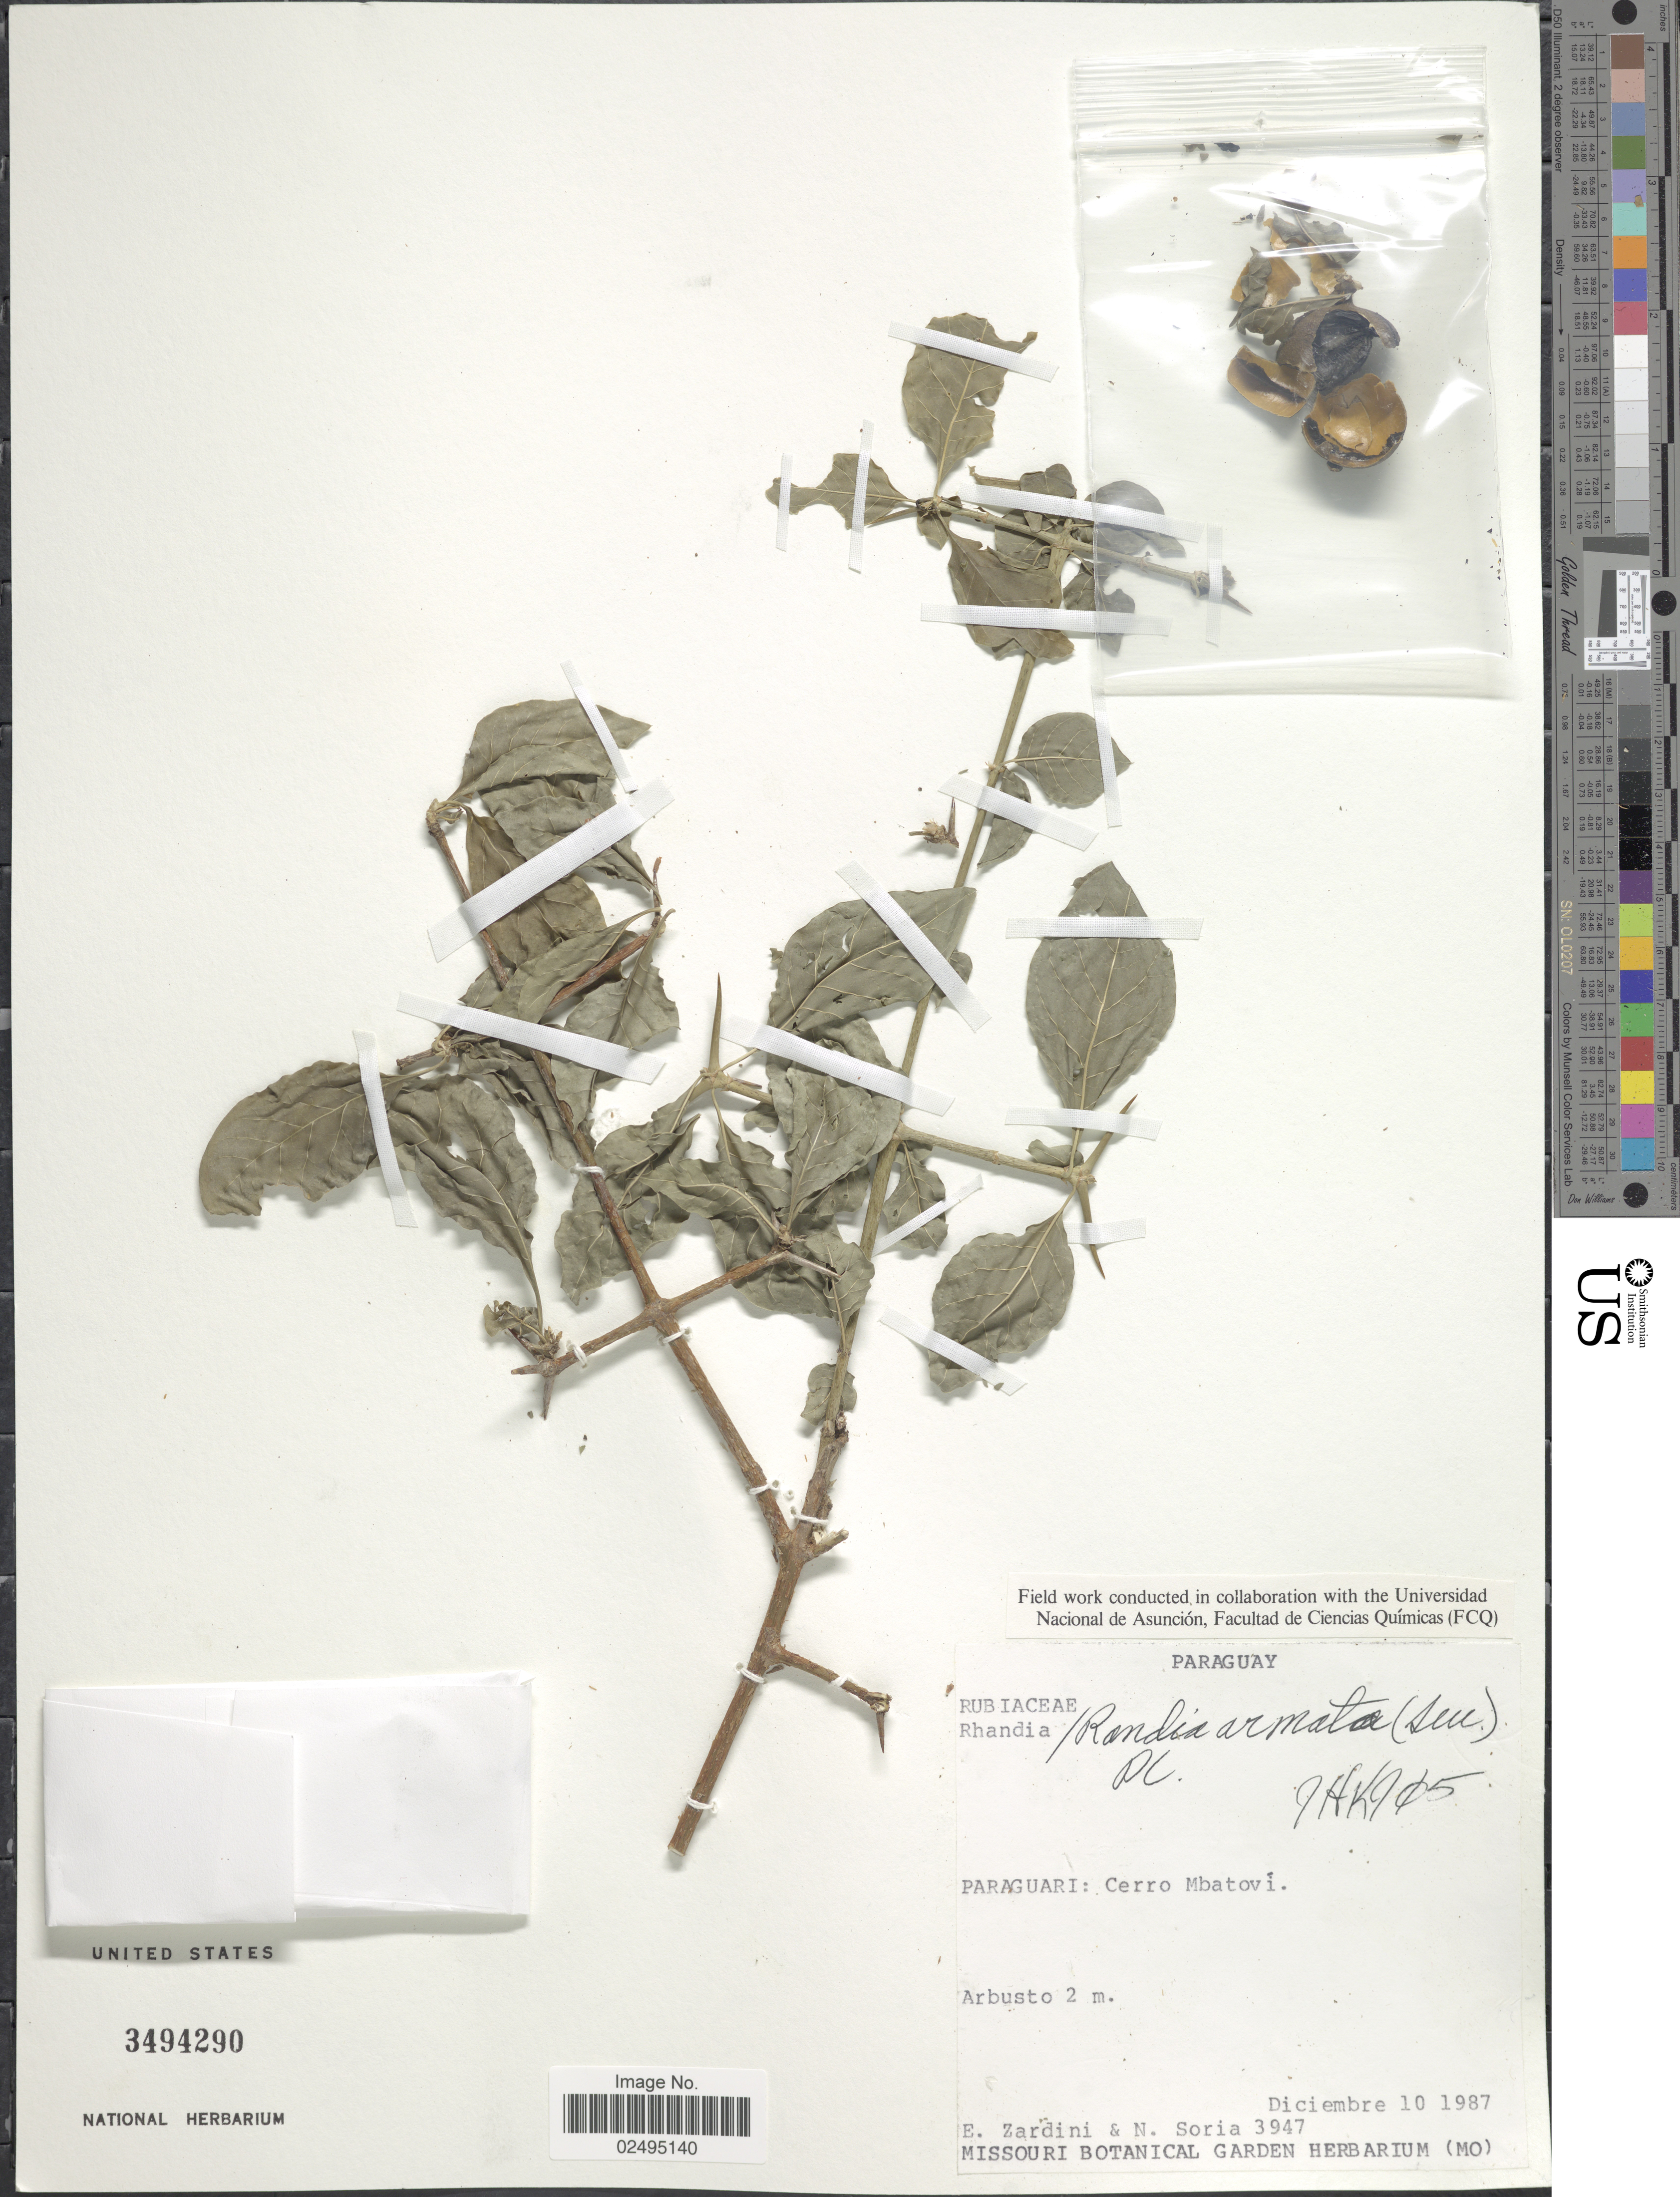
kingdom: Plantae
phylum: Tracheophyta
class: Magnoliopsida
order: Gentianales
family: Rubiaceae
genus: Randia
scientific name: Randia armata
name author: (Sw.) DC.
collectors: E. M. Zardini & N. Soria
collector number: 3947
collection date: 1987-12-10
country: Paraguay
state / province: Paraguari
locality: Cerro Mbatovi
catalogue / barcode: US 3494290